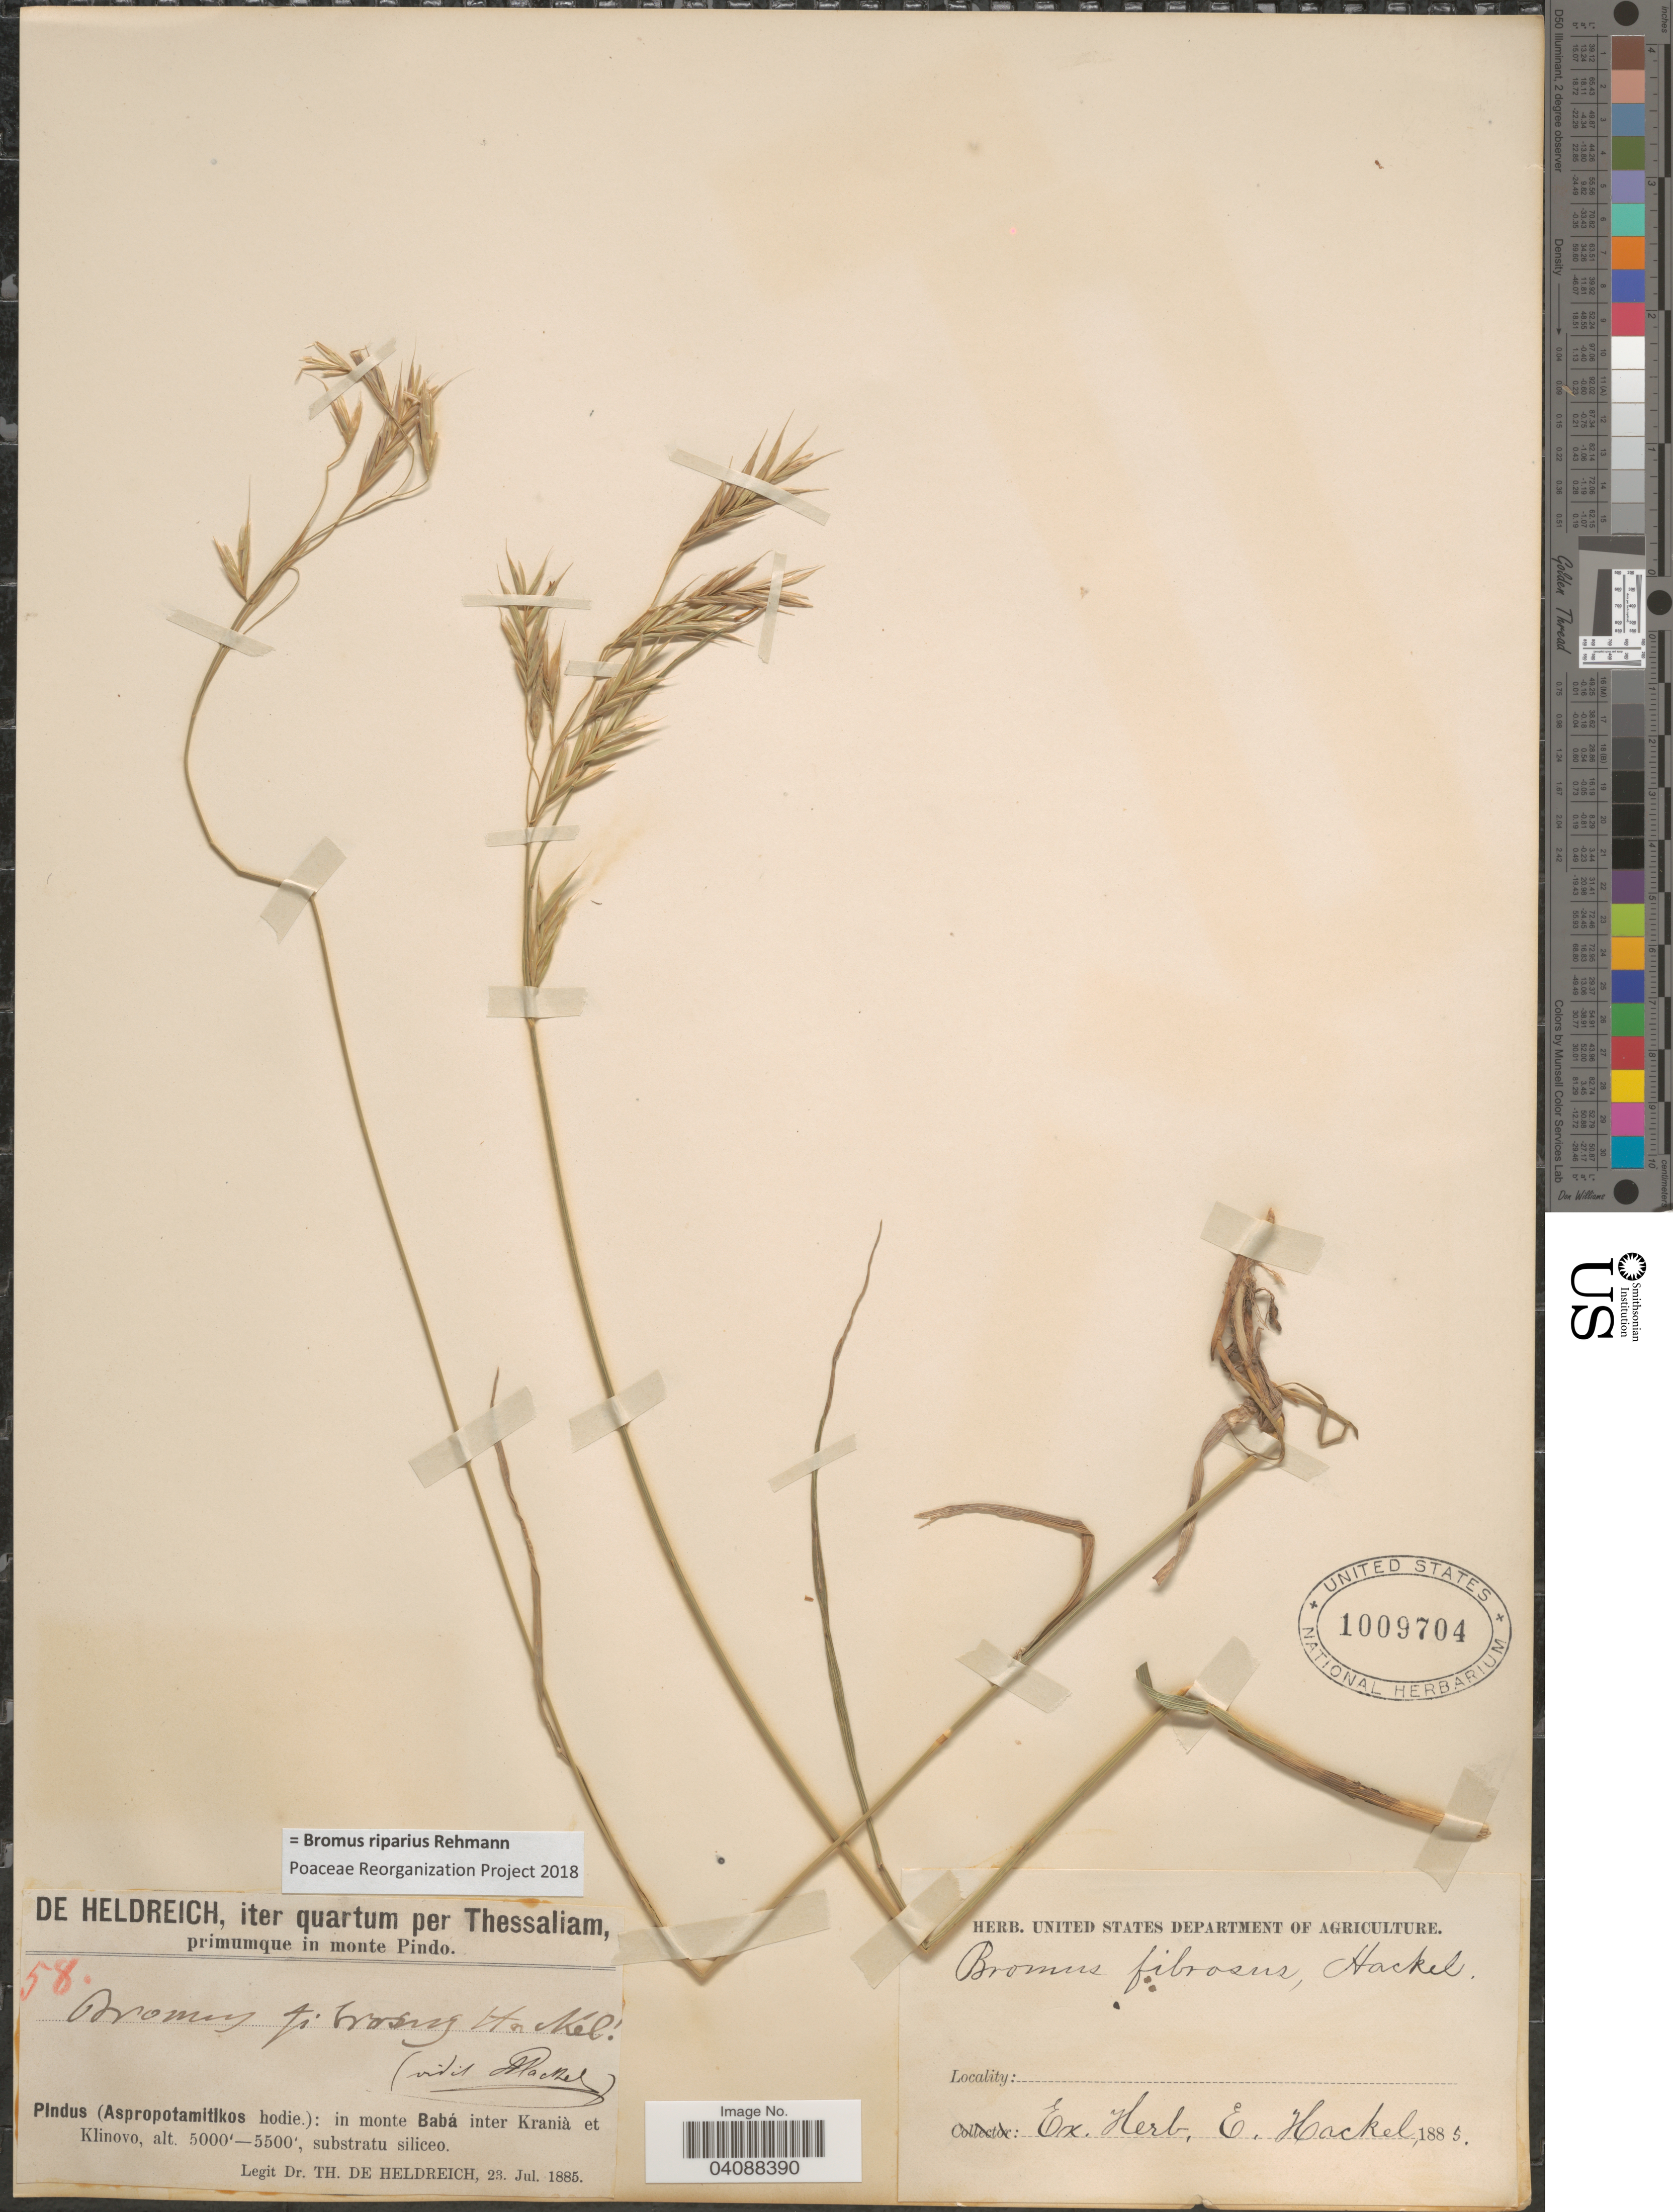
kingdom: Plantae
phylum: Tracheophyta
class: Liliopsida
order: Poales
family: Poaceae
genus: Bromus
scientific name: Bromus riparius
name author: Rehmann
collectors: T. De Heldreich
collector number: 58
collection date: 1885-07-23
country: Greece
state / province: Thessaly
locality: Iter quartum per Thessaliam, primumque in monte Pindo. Pindus (Aspropotamitikos.): in monte Bab inter Kranià et Klinovo.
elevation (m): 1524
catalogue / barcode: US 1009704